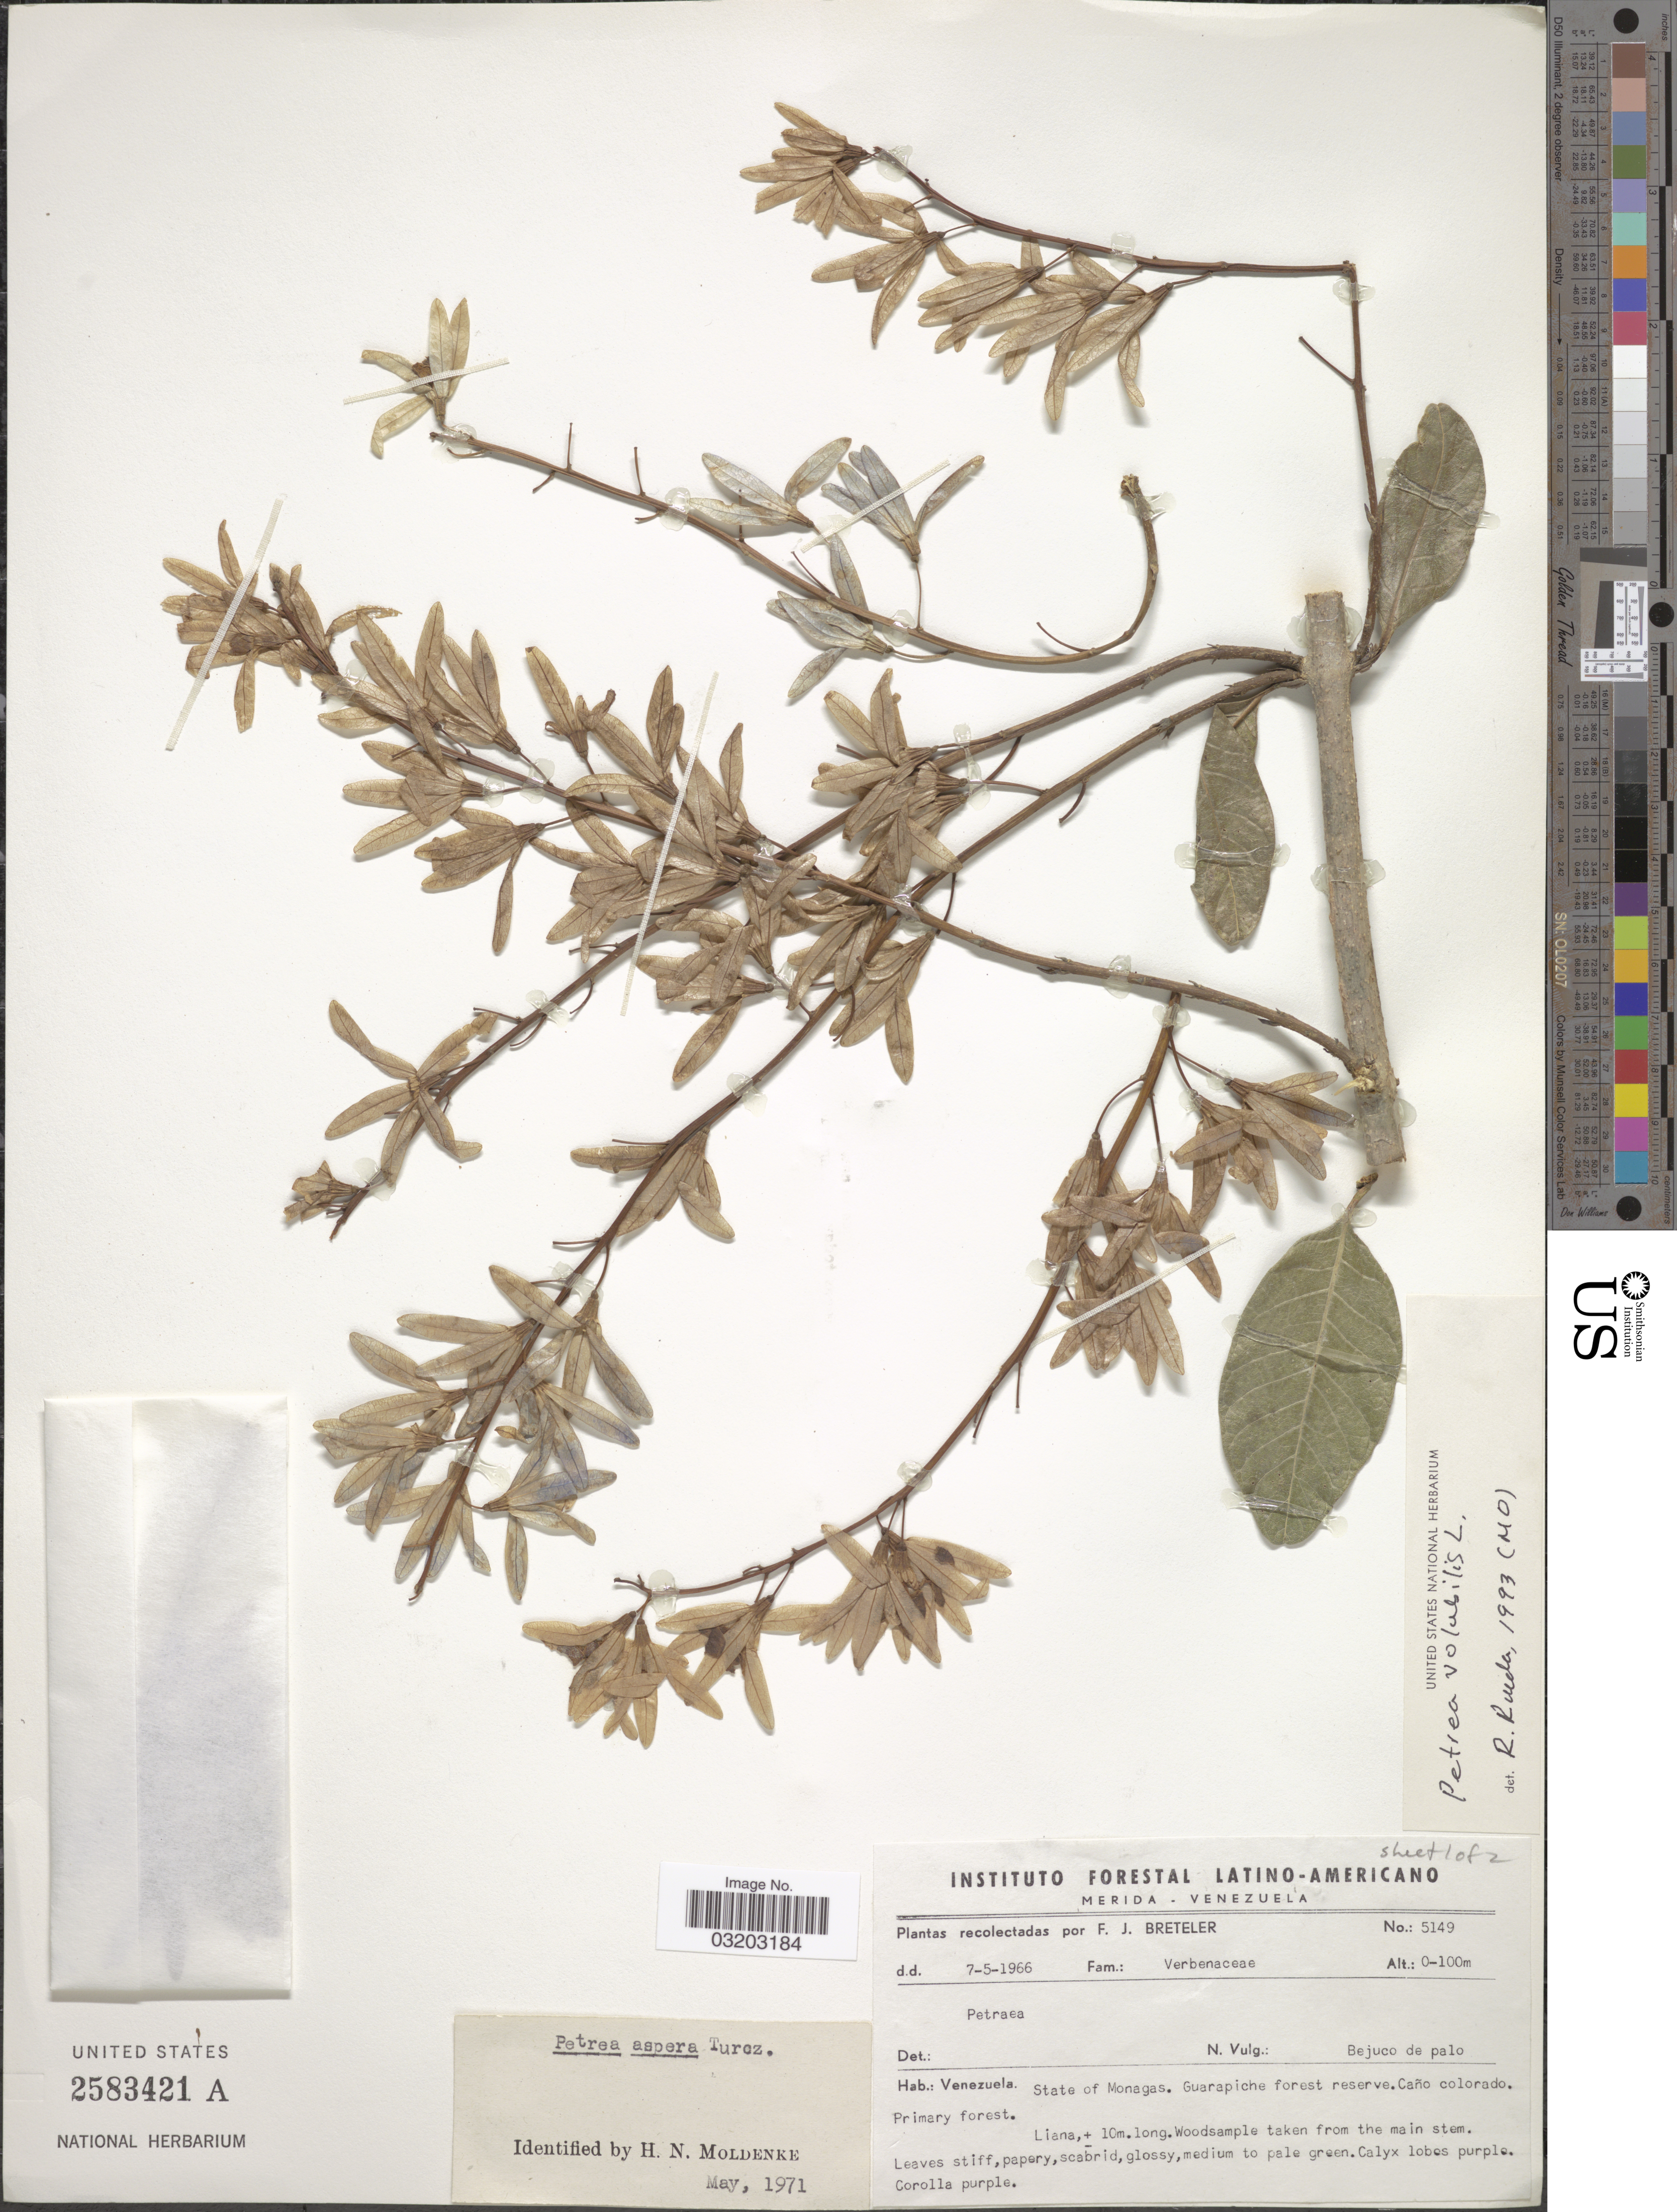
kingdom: Plantae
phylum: Tracheophyta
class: Magnoliopsida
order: Lamiales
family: Verbenaceae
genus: Petrea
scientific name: Petrea volubilis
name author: L.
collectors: F. J. Breteler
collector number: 5149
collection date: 1966-05-07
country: Venezuela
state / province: Monagas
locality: Guarapiche forest reserve. Caño colorado.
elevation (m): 0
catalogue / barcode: US 2583421A